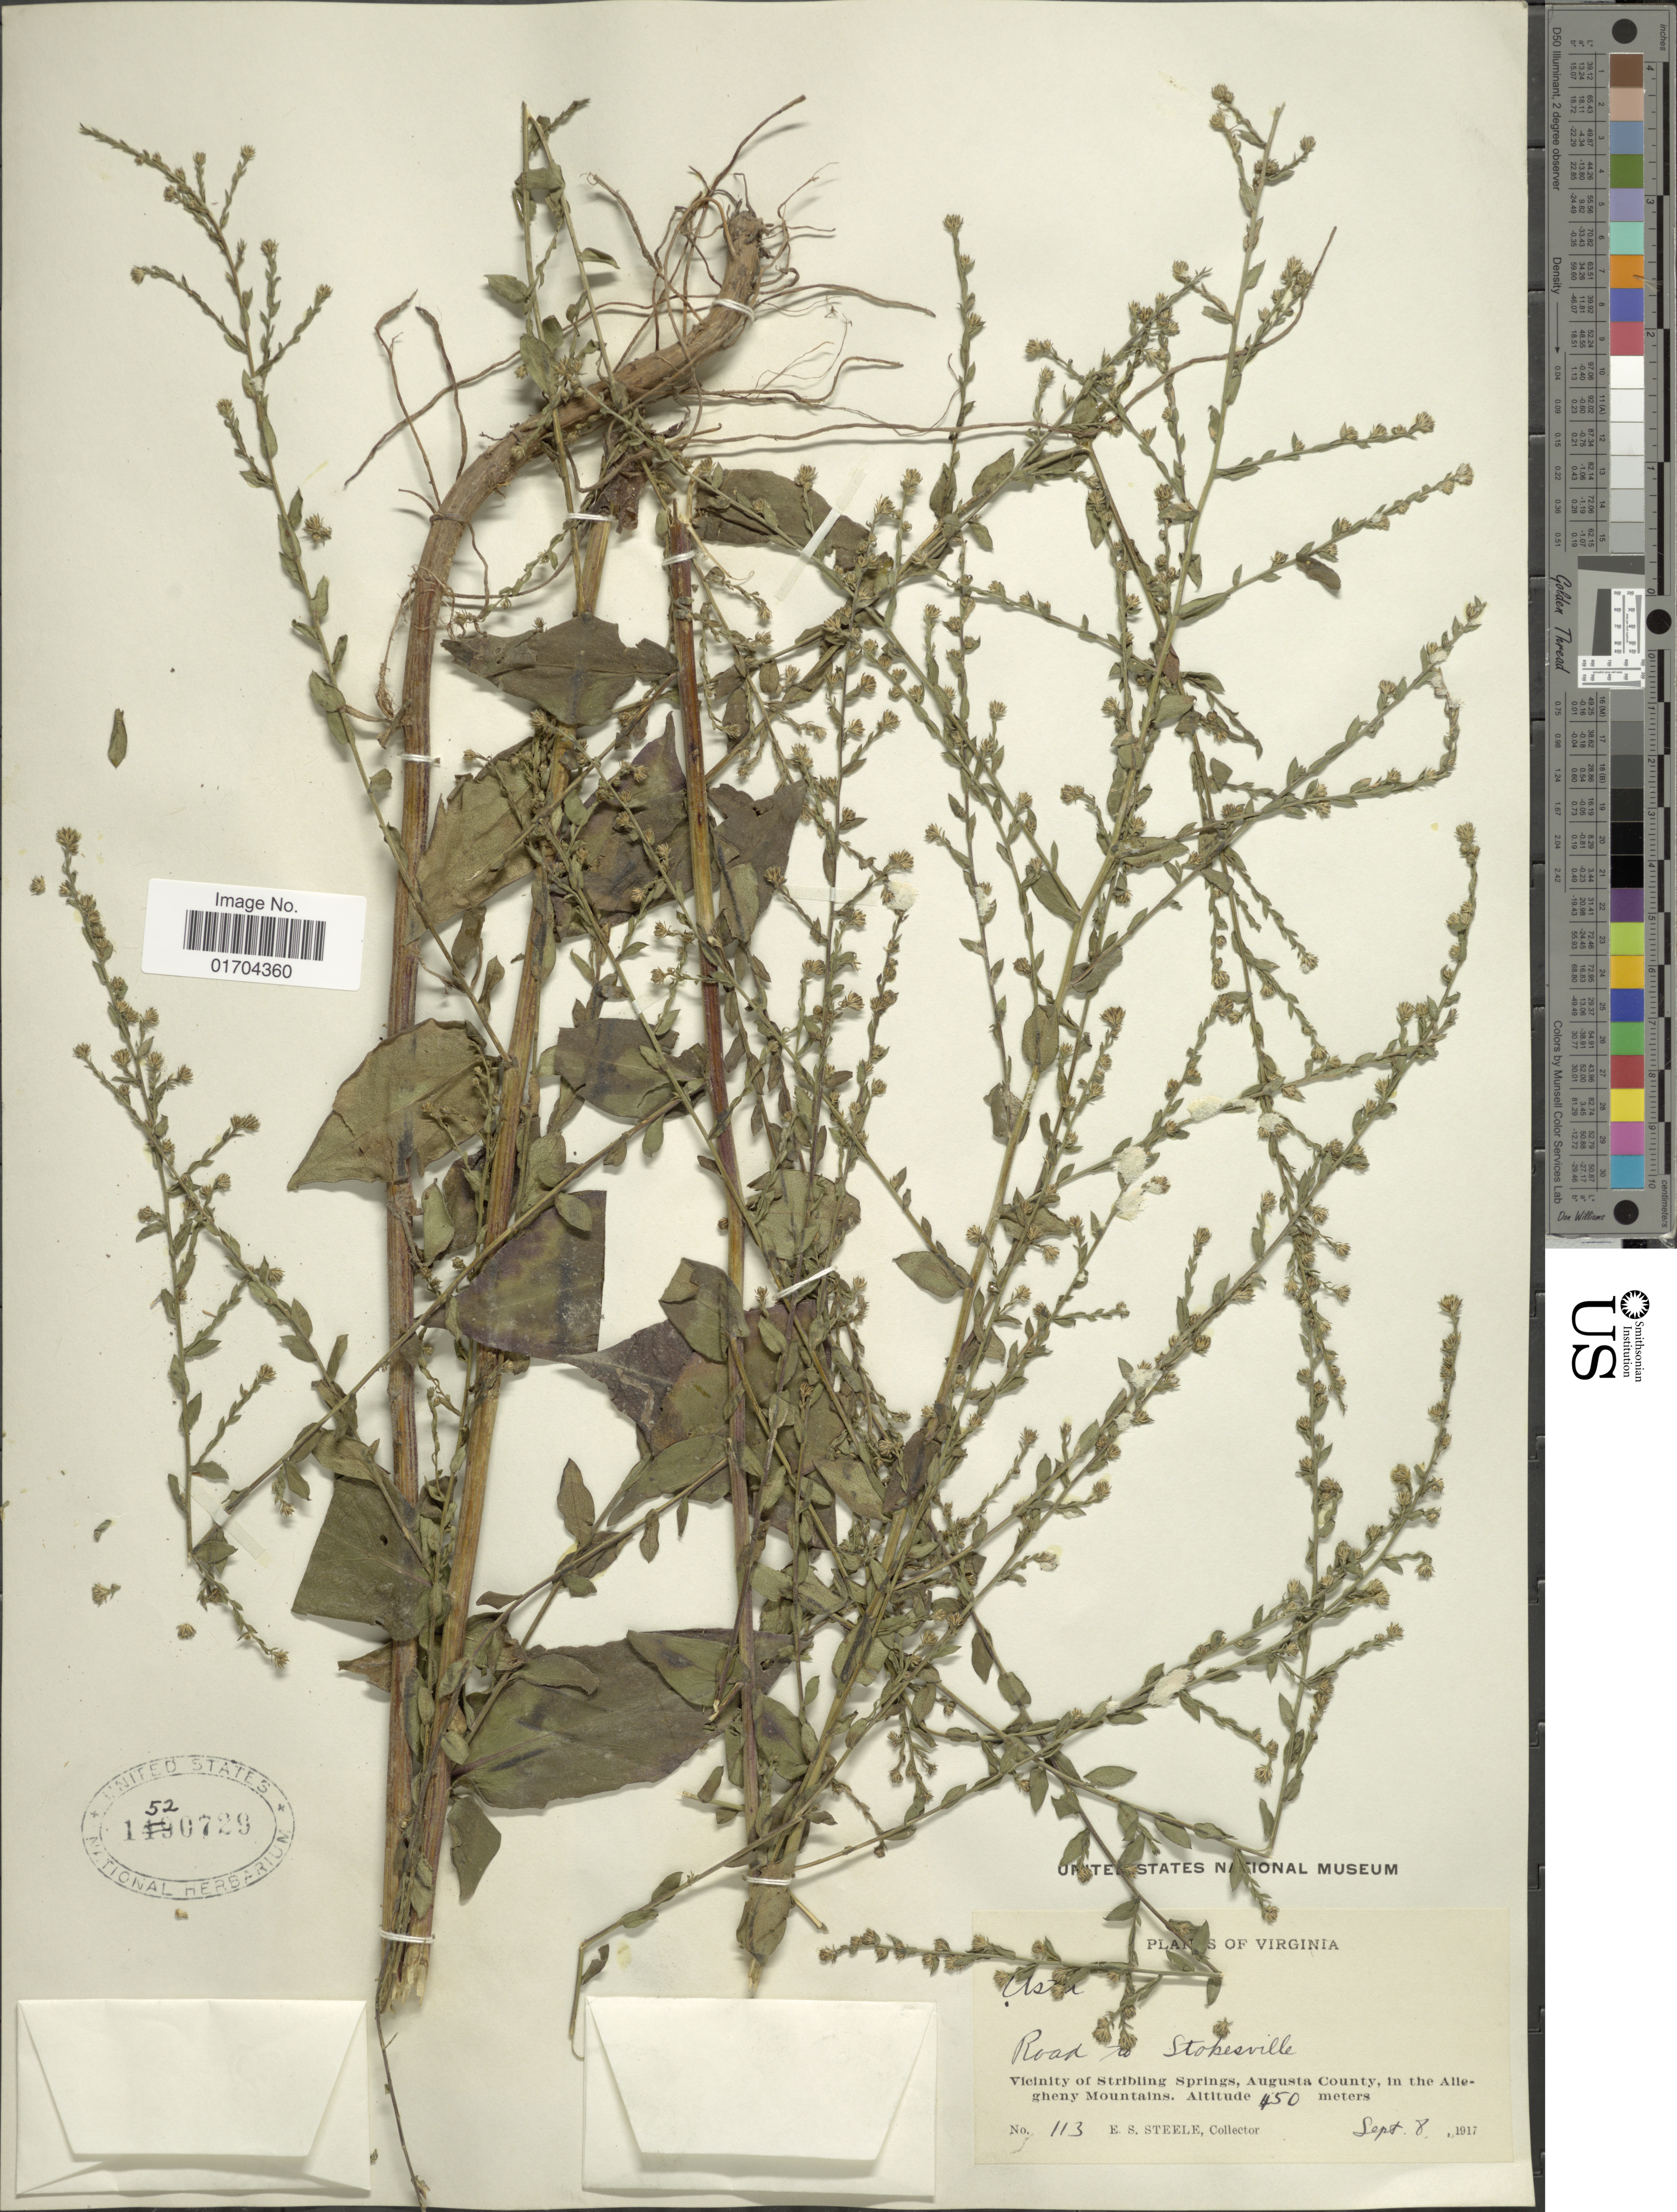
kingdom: Plantae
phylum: Tracheophyta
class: Magnoliopsida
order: Asterales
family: Asteraceae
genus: Symphyotrichum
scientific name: Symphyotrichum sp.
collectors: E. Steele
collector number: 113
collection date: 1917-09-08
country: United States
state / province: Virginia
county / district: Augusta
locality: Road to Stobesville, Vicinity of Stribling Springs, Augusta County, in the Allegheny Mountains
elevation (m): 450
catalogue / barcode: US 1520729